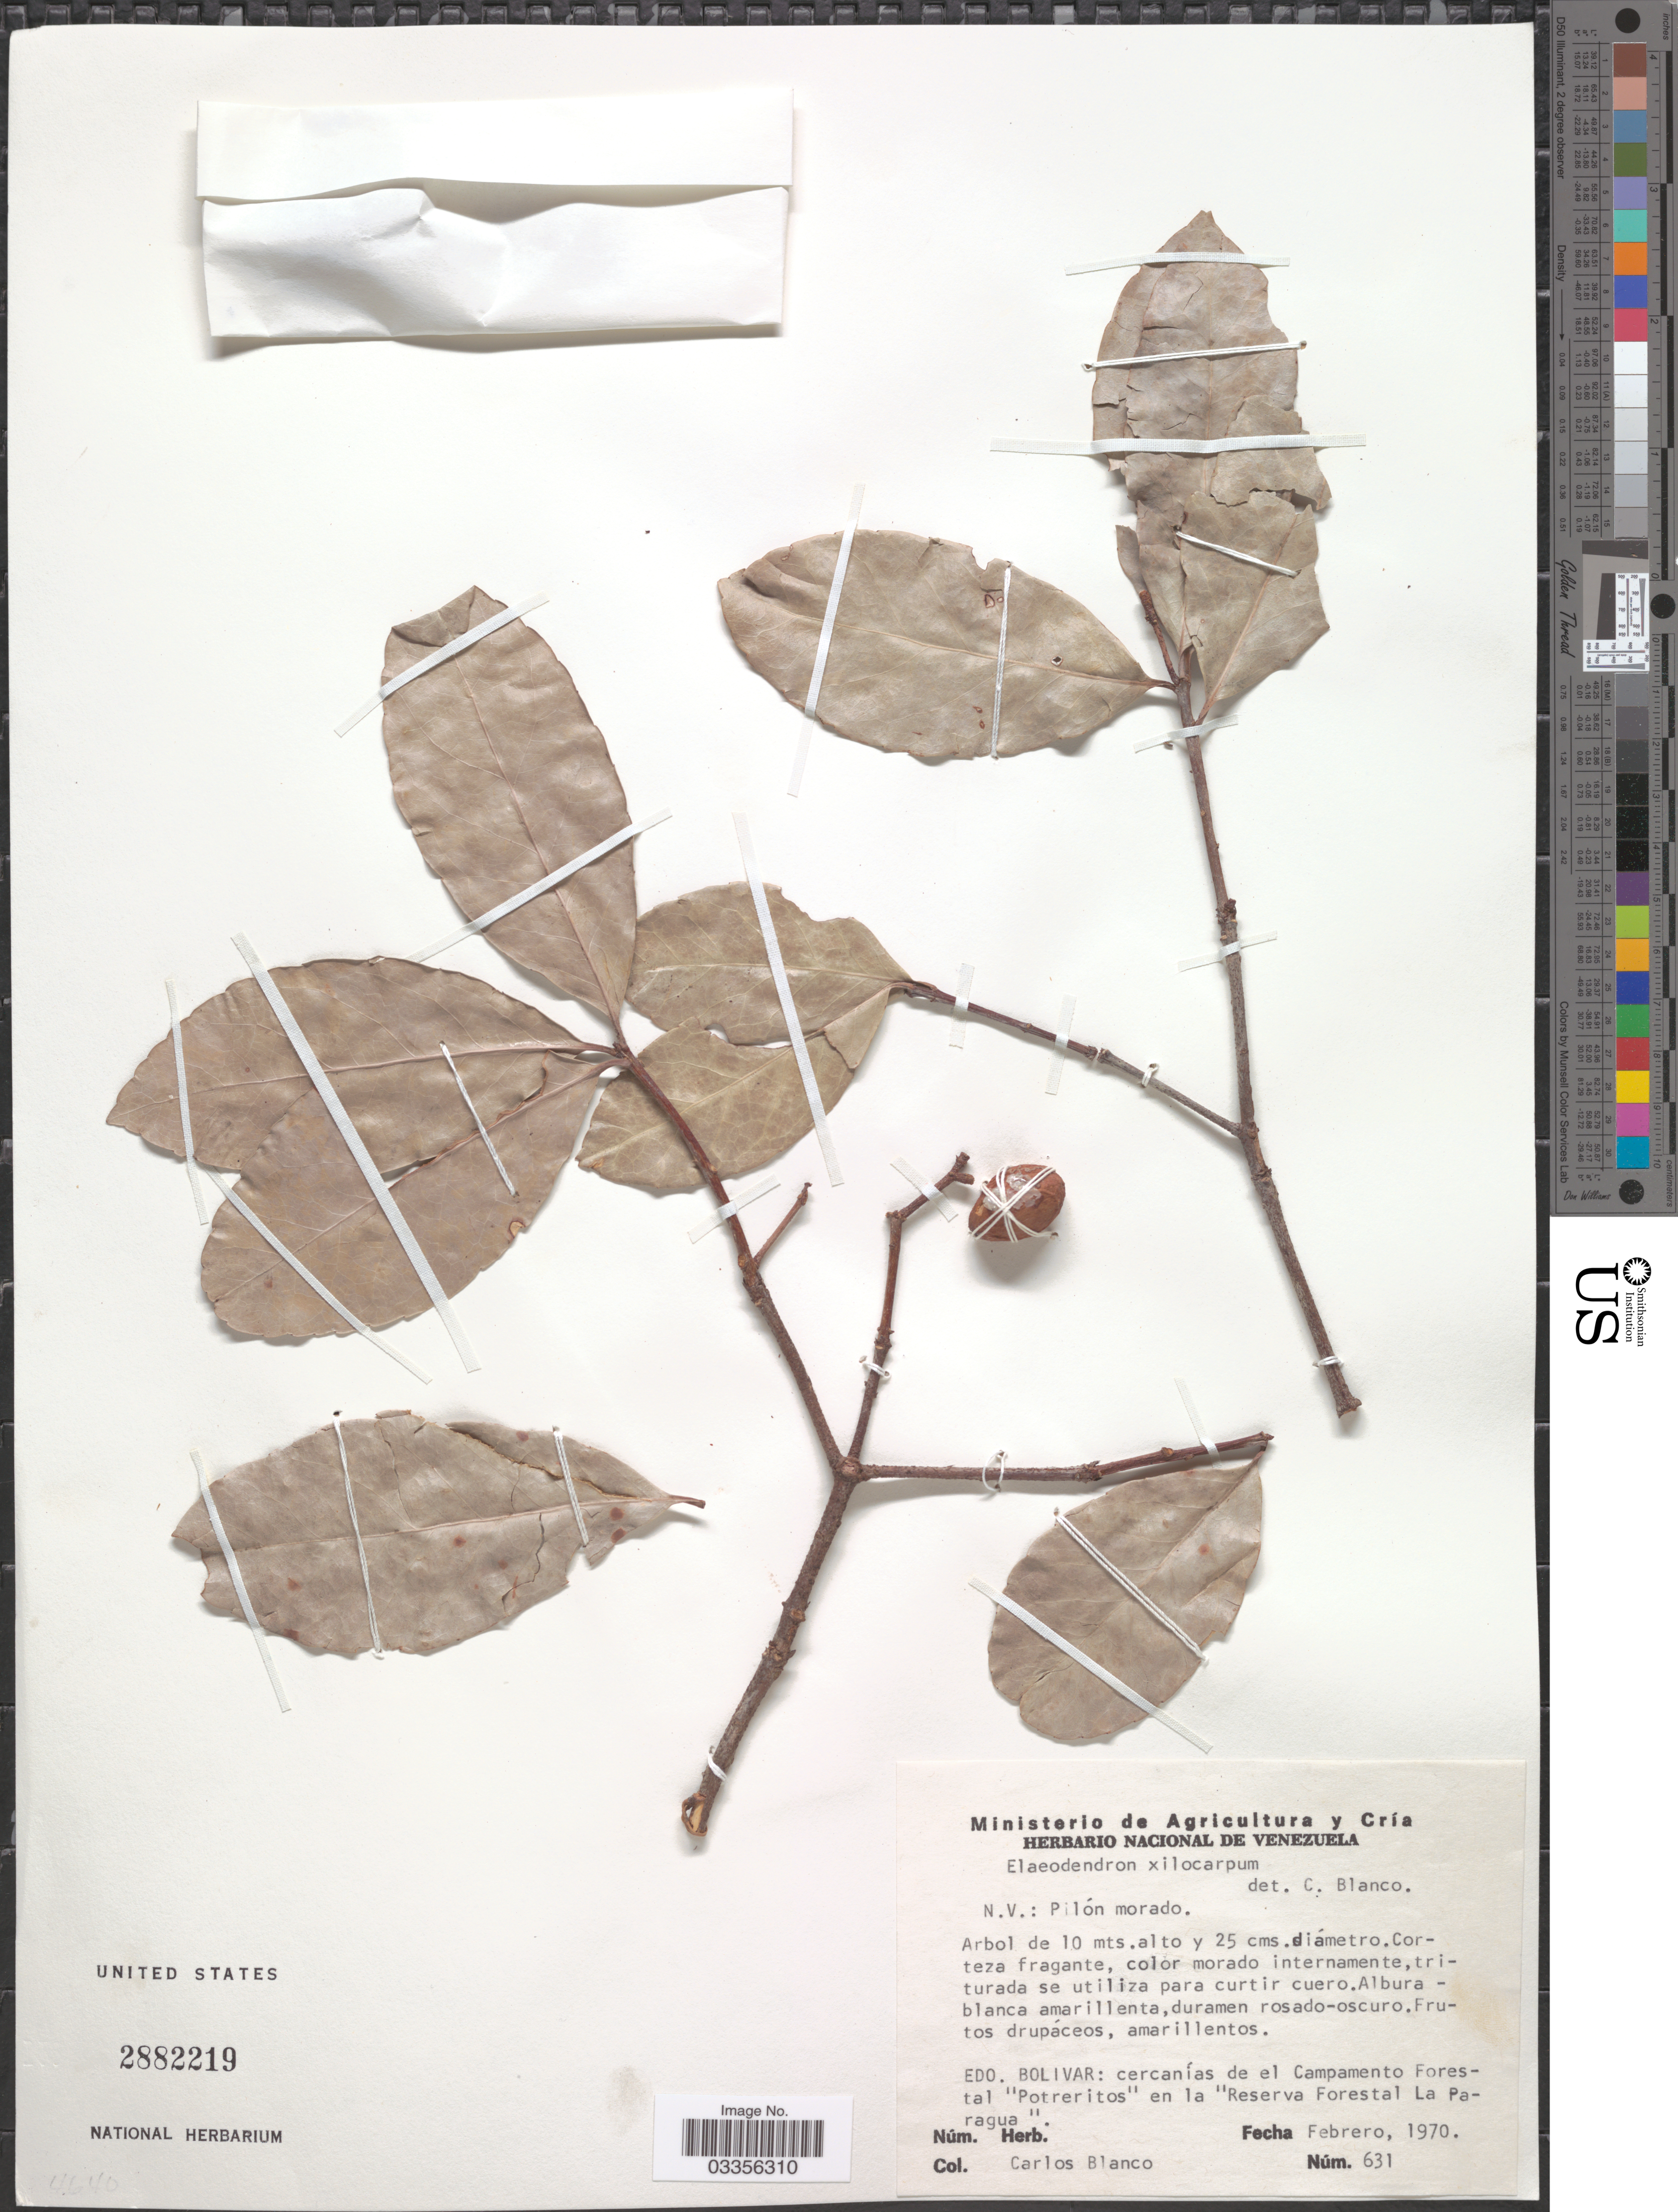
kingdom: Plantae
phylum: Tracheophyta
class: Magnoliopsida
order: Celastrales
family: Celastraceae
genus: Elaeodendron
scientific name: Elaeodendron glaucum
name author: (Rottb.) Pers.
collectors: C. Blanco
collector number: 631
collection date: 1970-02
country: Venezuela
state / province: Bolivar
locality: Cercanías de el Campamento Forestal "Potreritos" en la "Reserva Forestal La Paragua".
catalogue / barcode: US 2882219